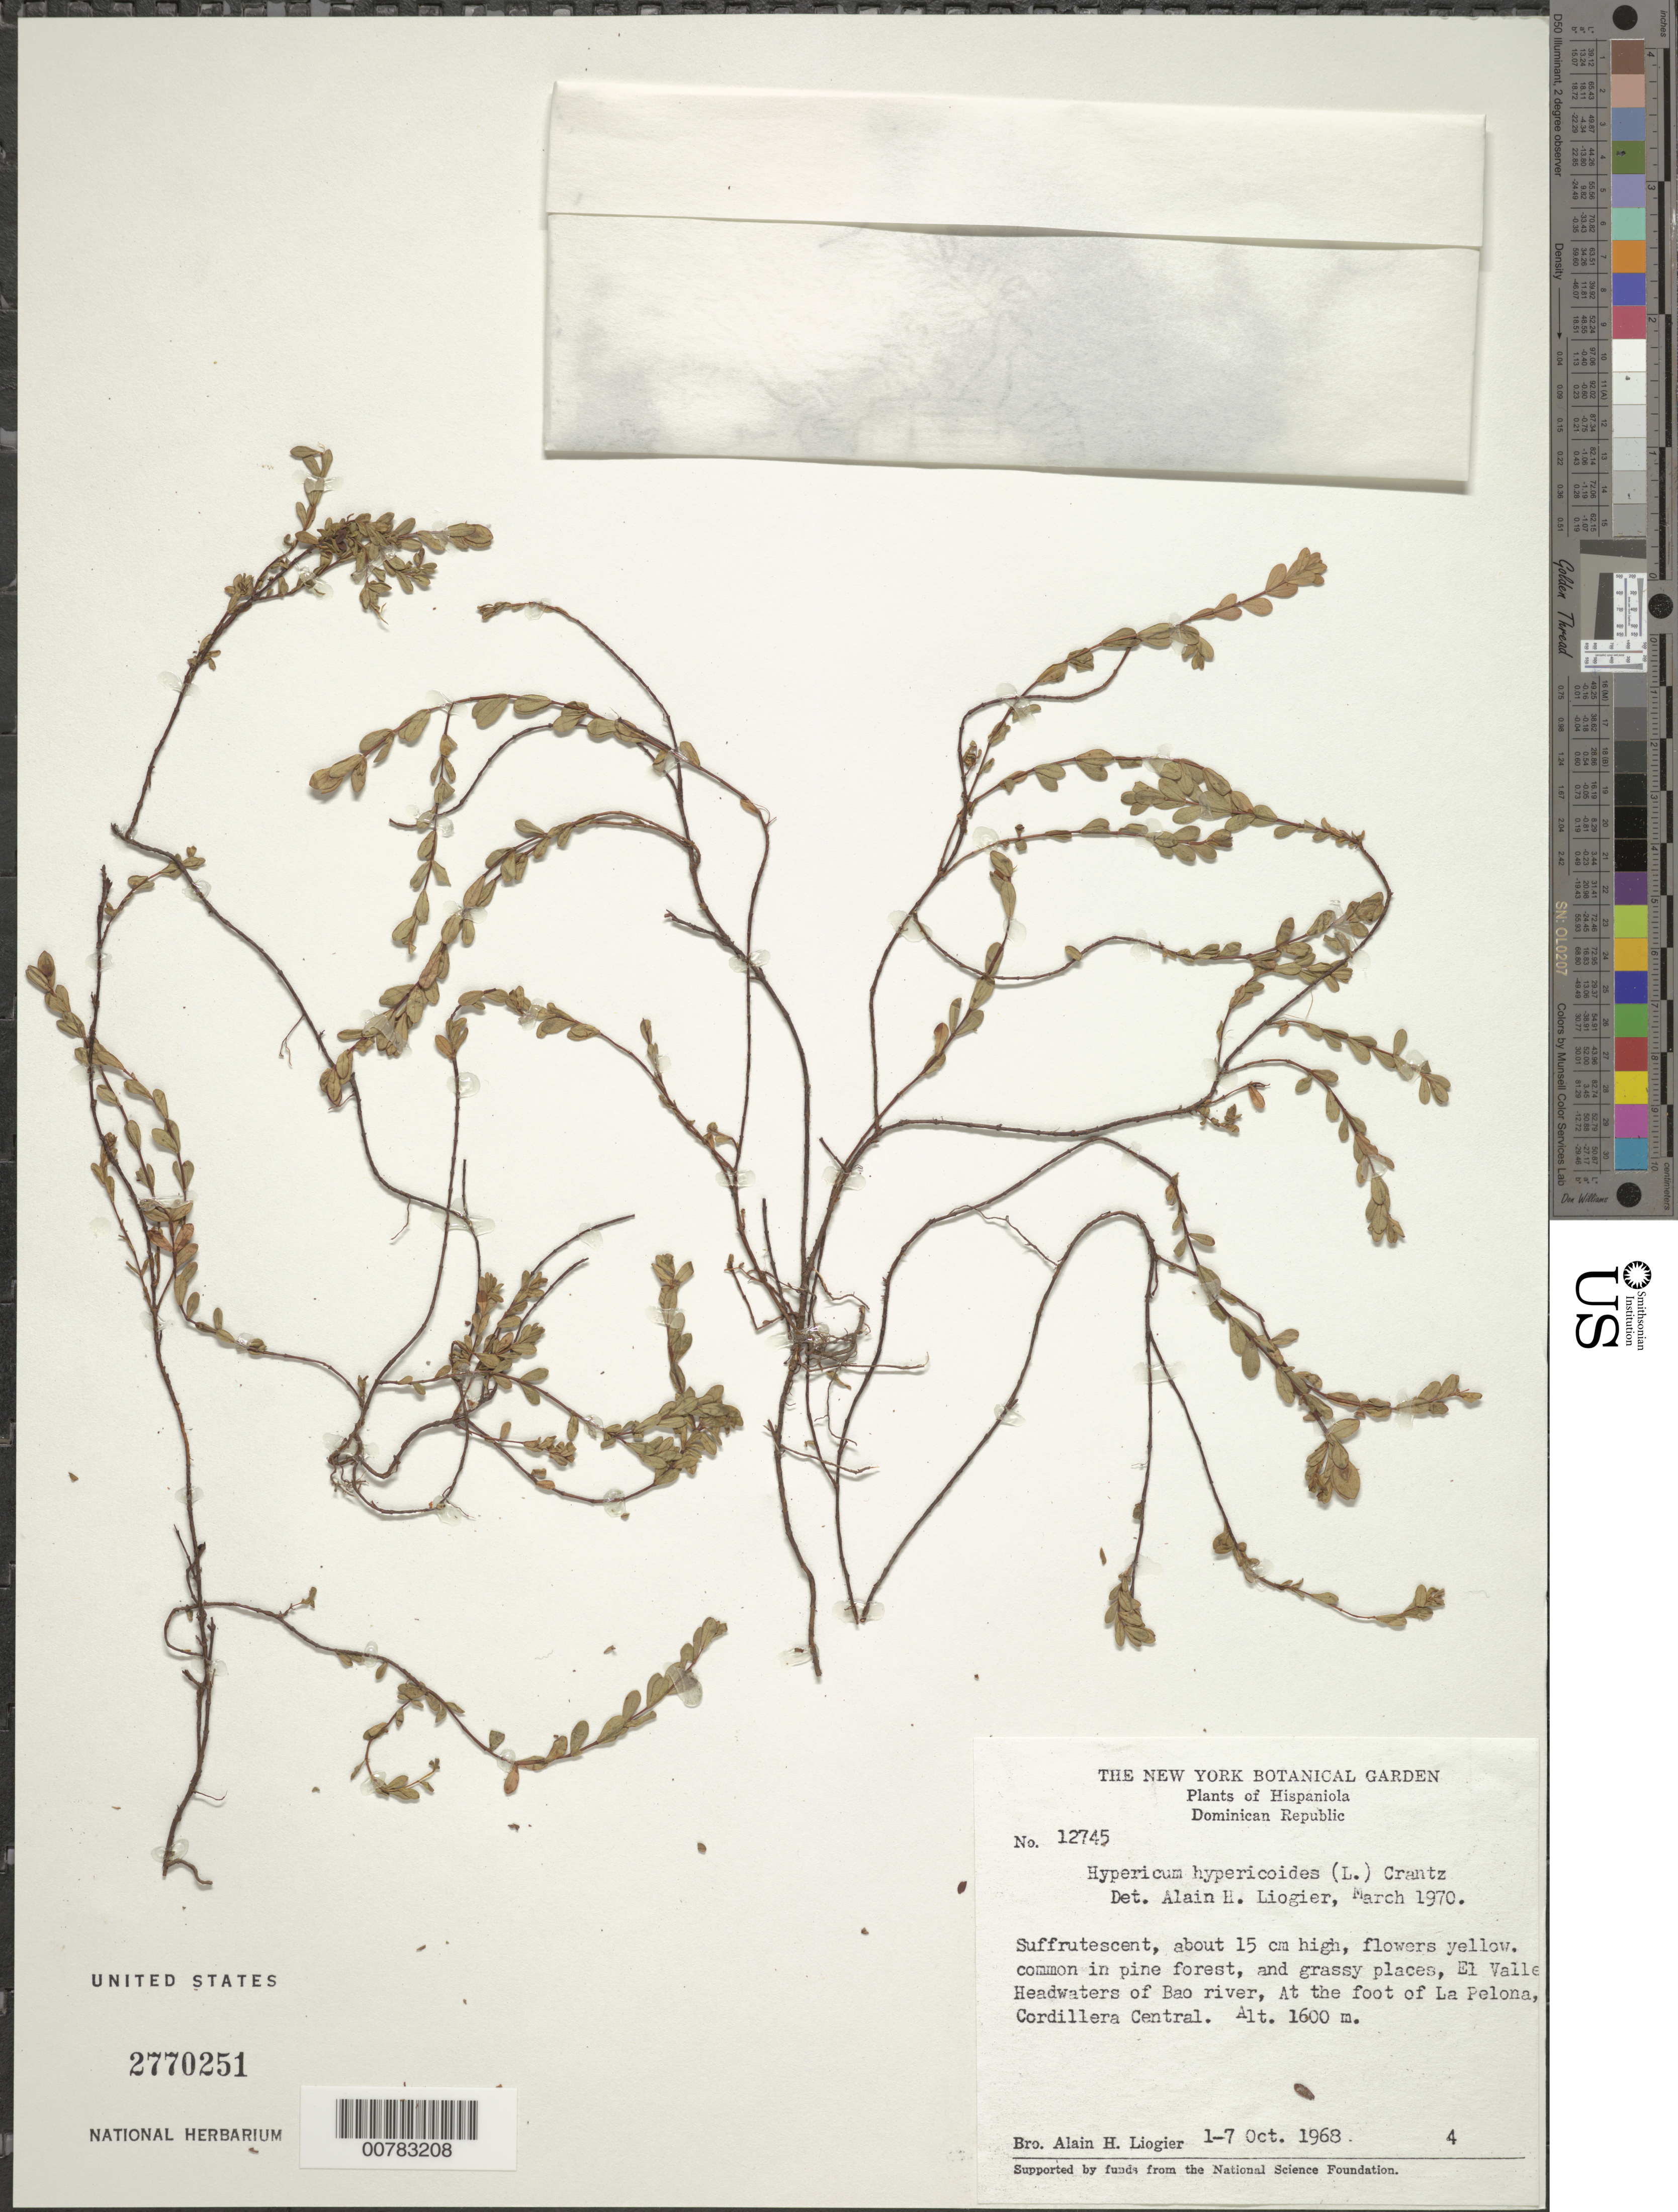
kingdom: Plantae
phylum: Tracheophyta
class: Magnoliopsida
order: Malpighiales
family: Hypericaceae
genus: Hypericum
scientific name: Hypericum hypericoides subsp. prostratum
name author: N. Robson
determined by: Robson, N. K. B.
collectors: A. H. Liogier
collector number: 12745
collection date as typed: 01 Oct 1968 to 07 Oct 1968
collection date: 1968-10-01/1968-10-07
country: Dominican Republic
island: Hispaniola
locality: Cordillera Central, at the foot of La Pelona, El Valle headwaters of Bao River.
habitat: In pine forest, and grassy places.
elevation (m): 1600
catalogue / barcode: US 2770251